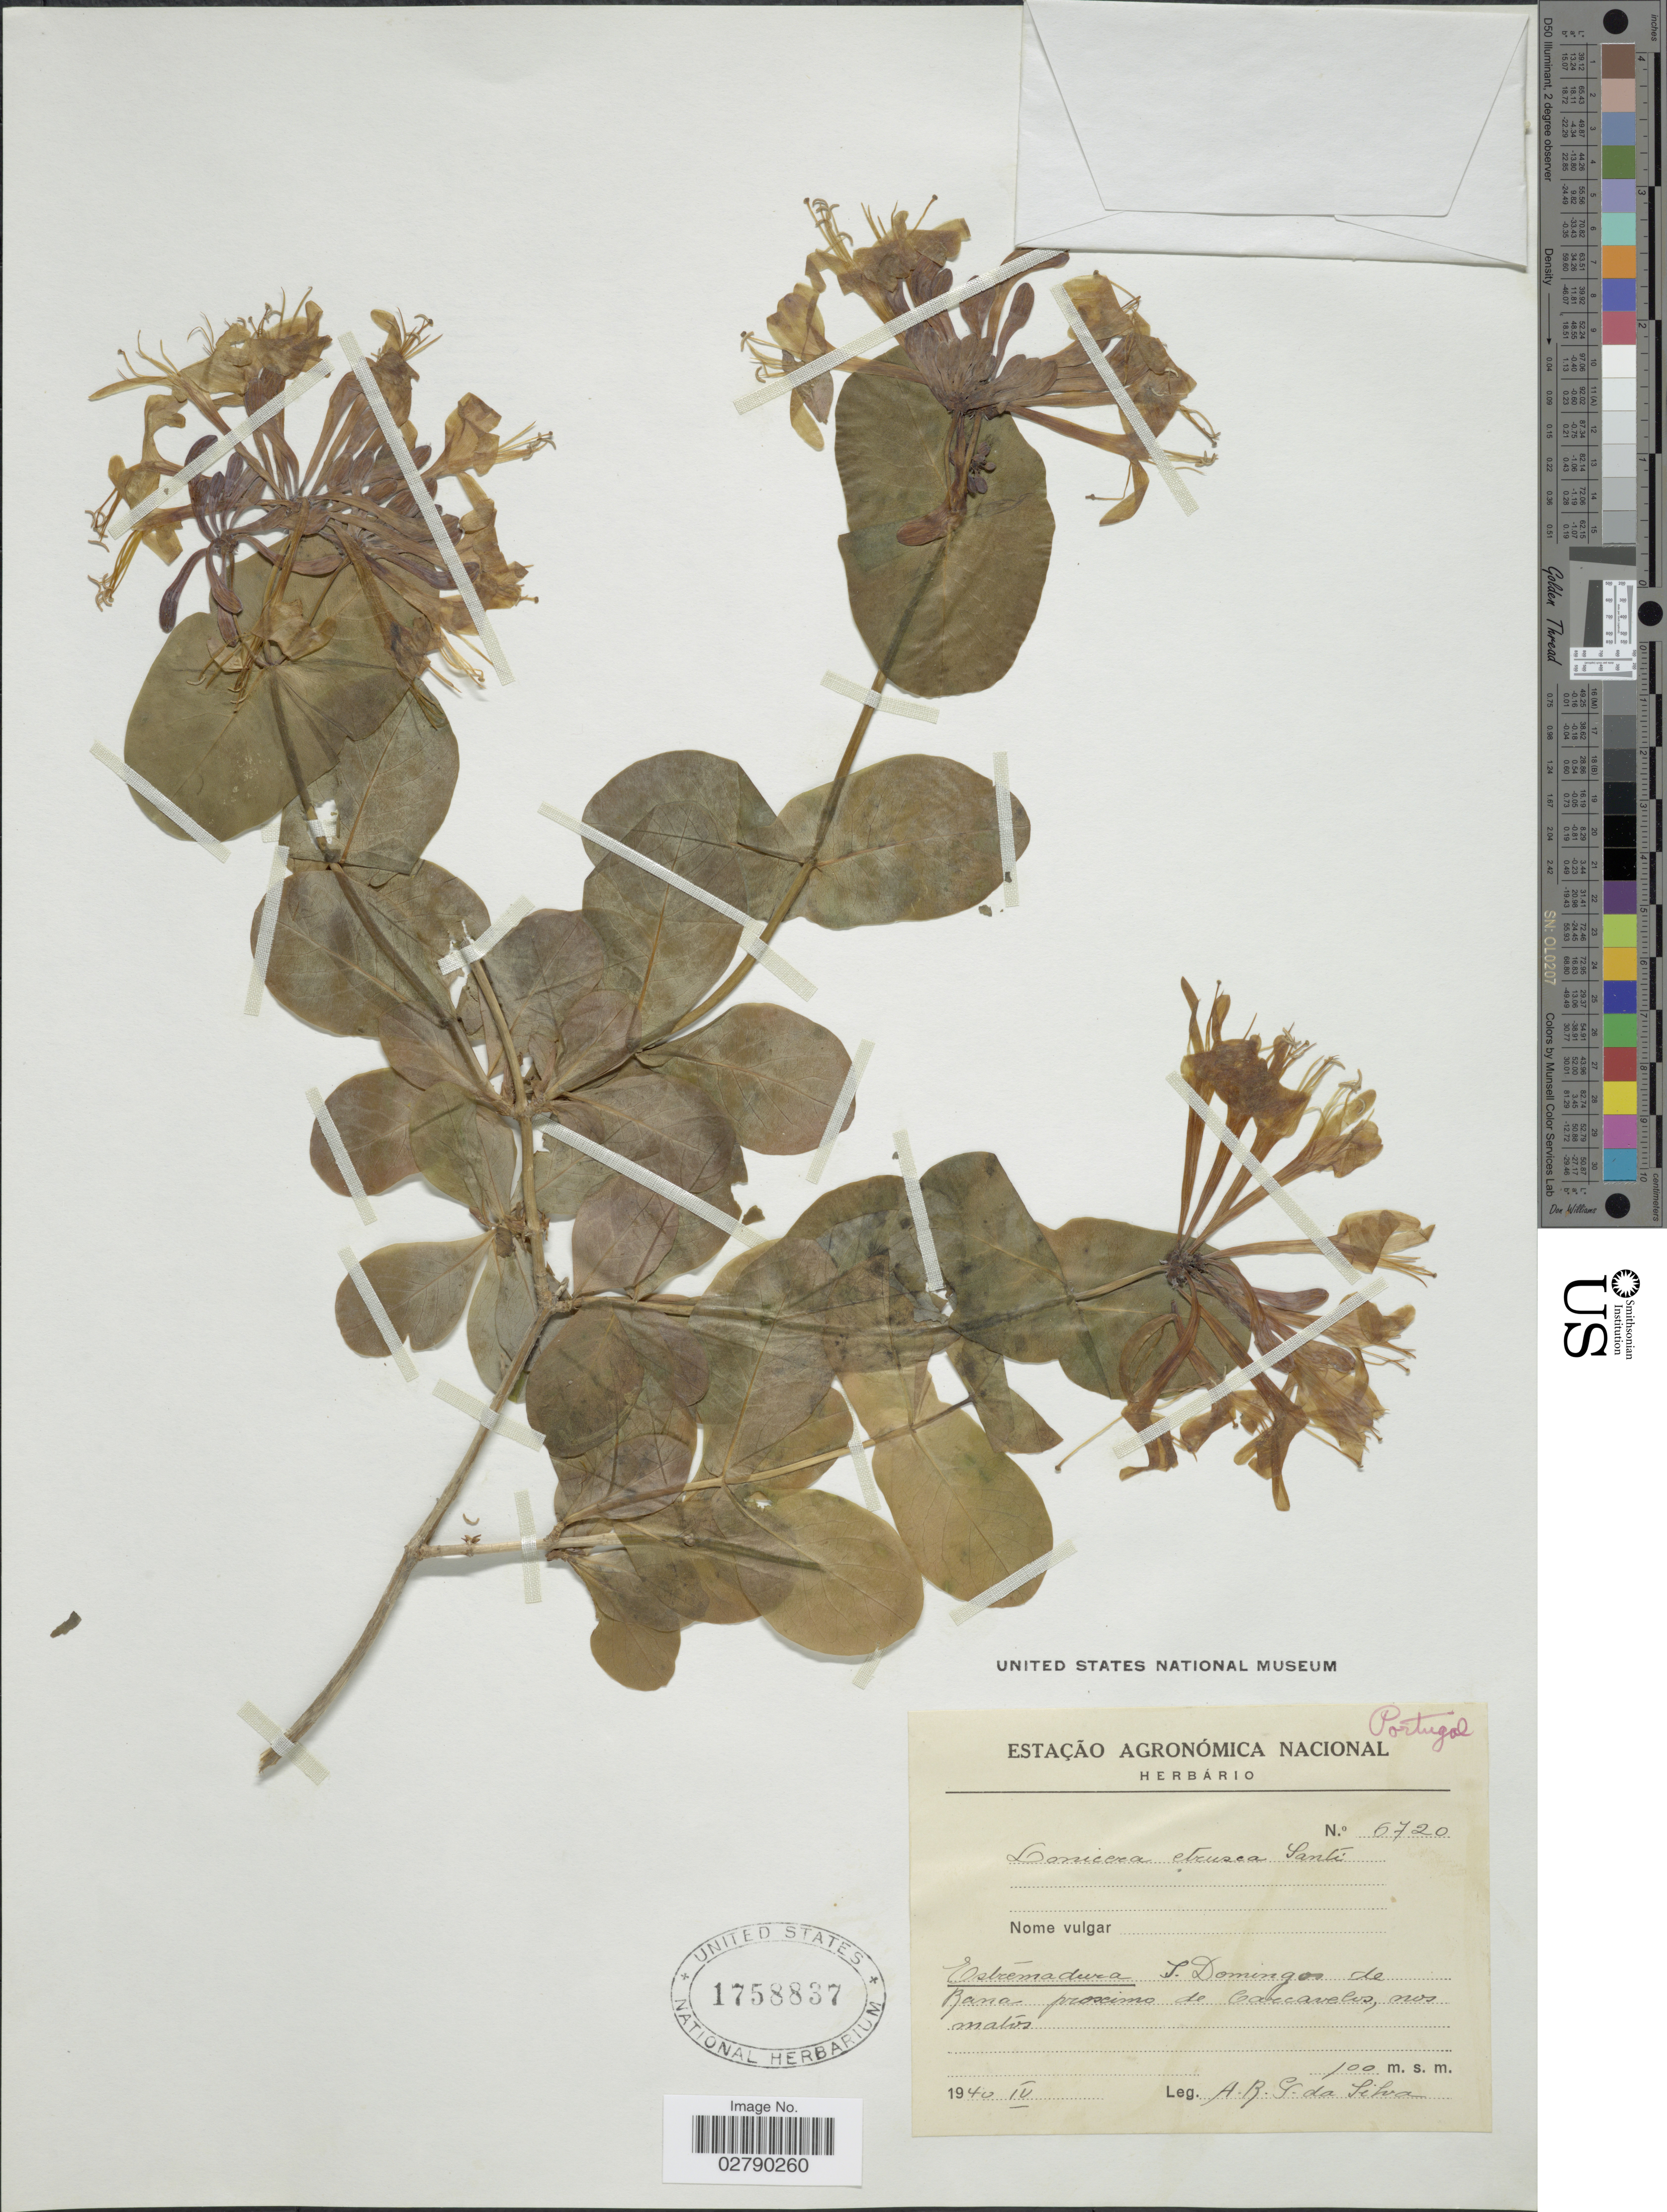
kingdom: Plantae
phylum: Tracheophyta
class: Magnoliopsida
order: Dipsacales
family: Caprifoliaceae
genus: Lonicera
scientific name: Lonicera etrusca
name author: Santi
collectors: A. Da Silva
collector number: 6720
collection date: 1940-04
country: Portugal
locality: Estremadura S. Domingo de Rana proximo de Carcavelos, nos matos.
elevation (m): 100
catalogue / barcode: US 1758837